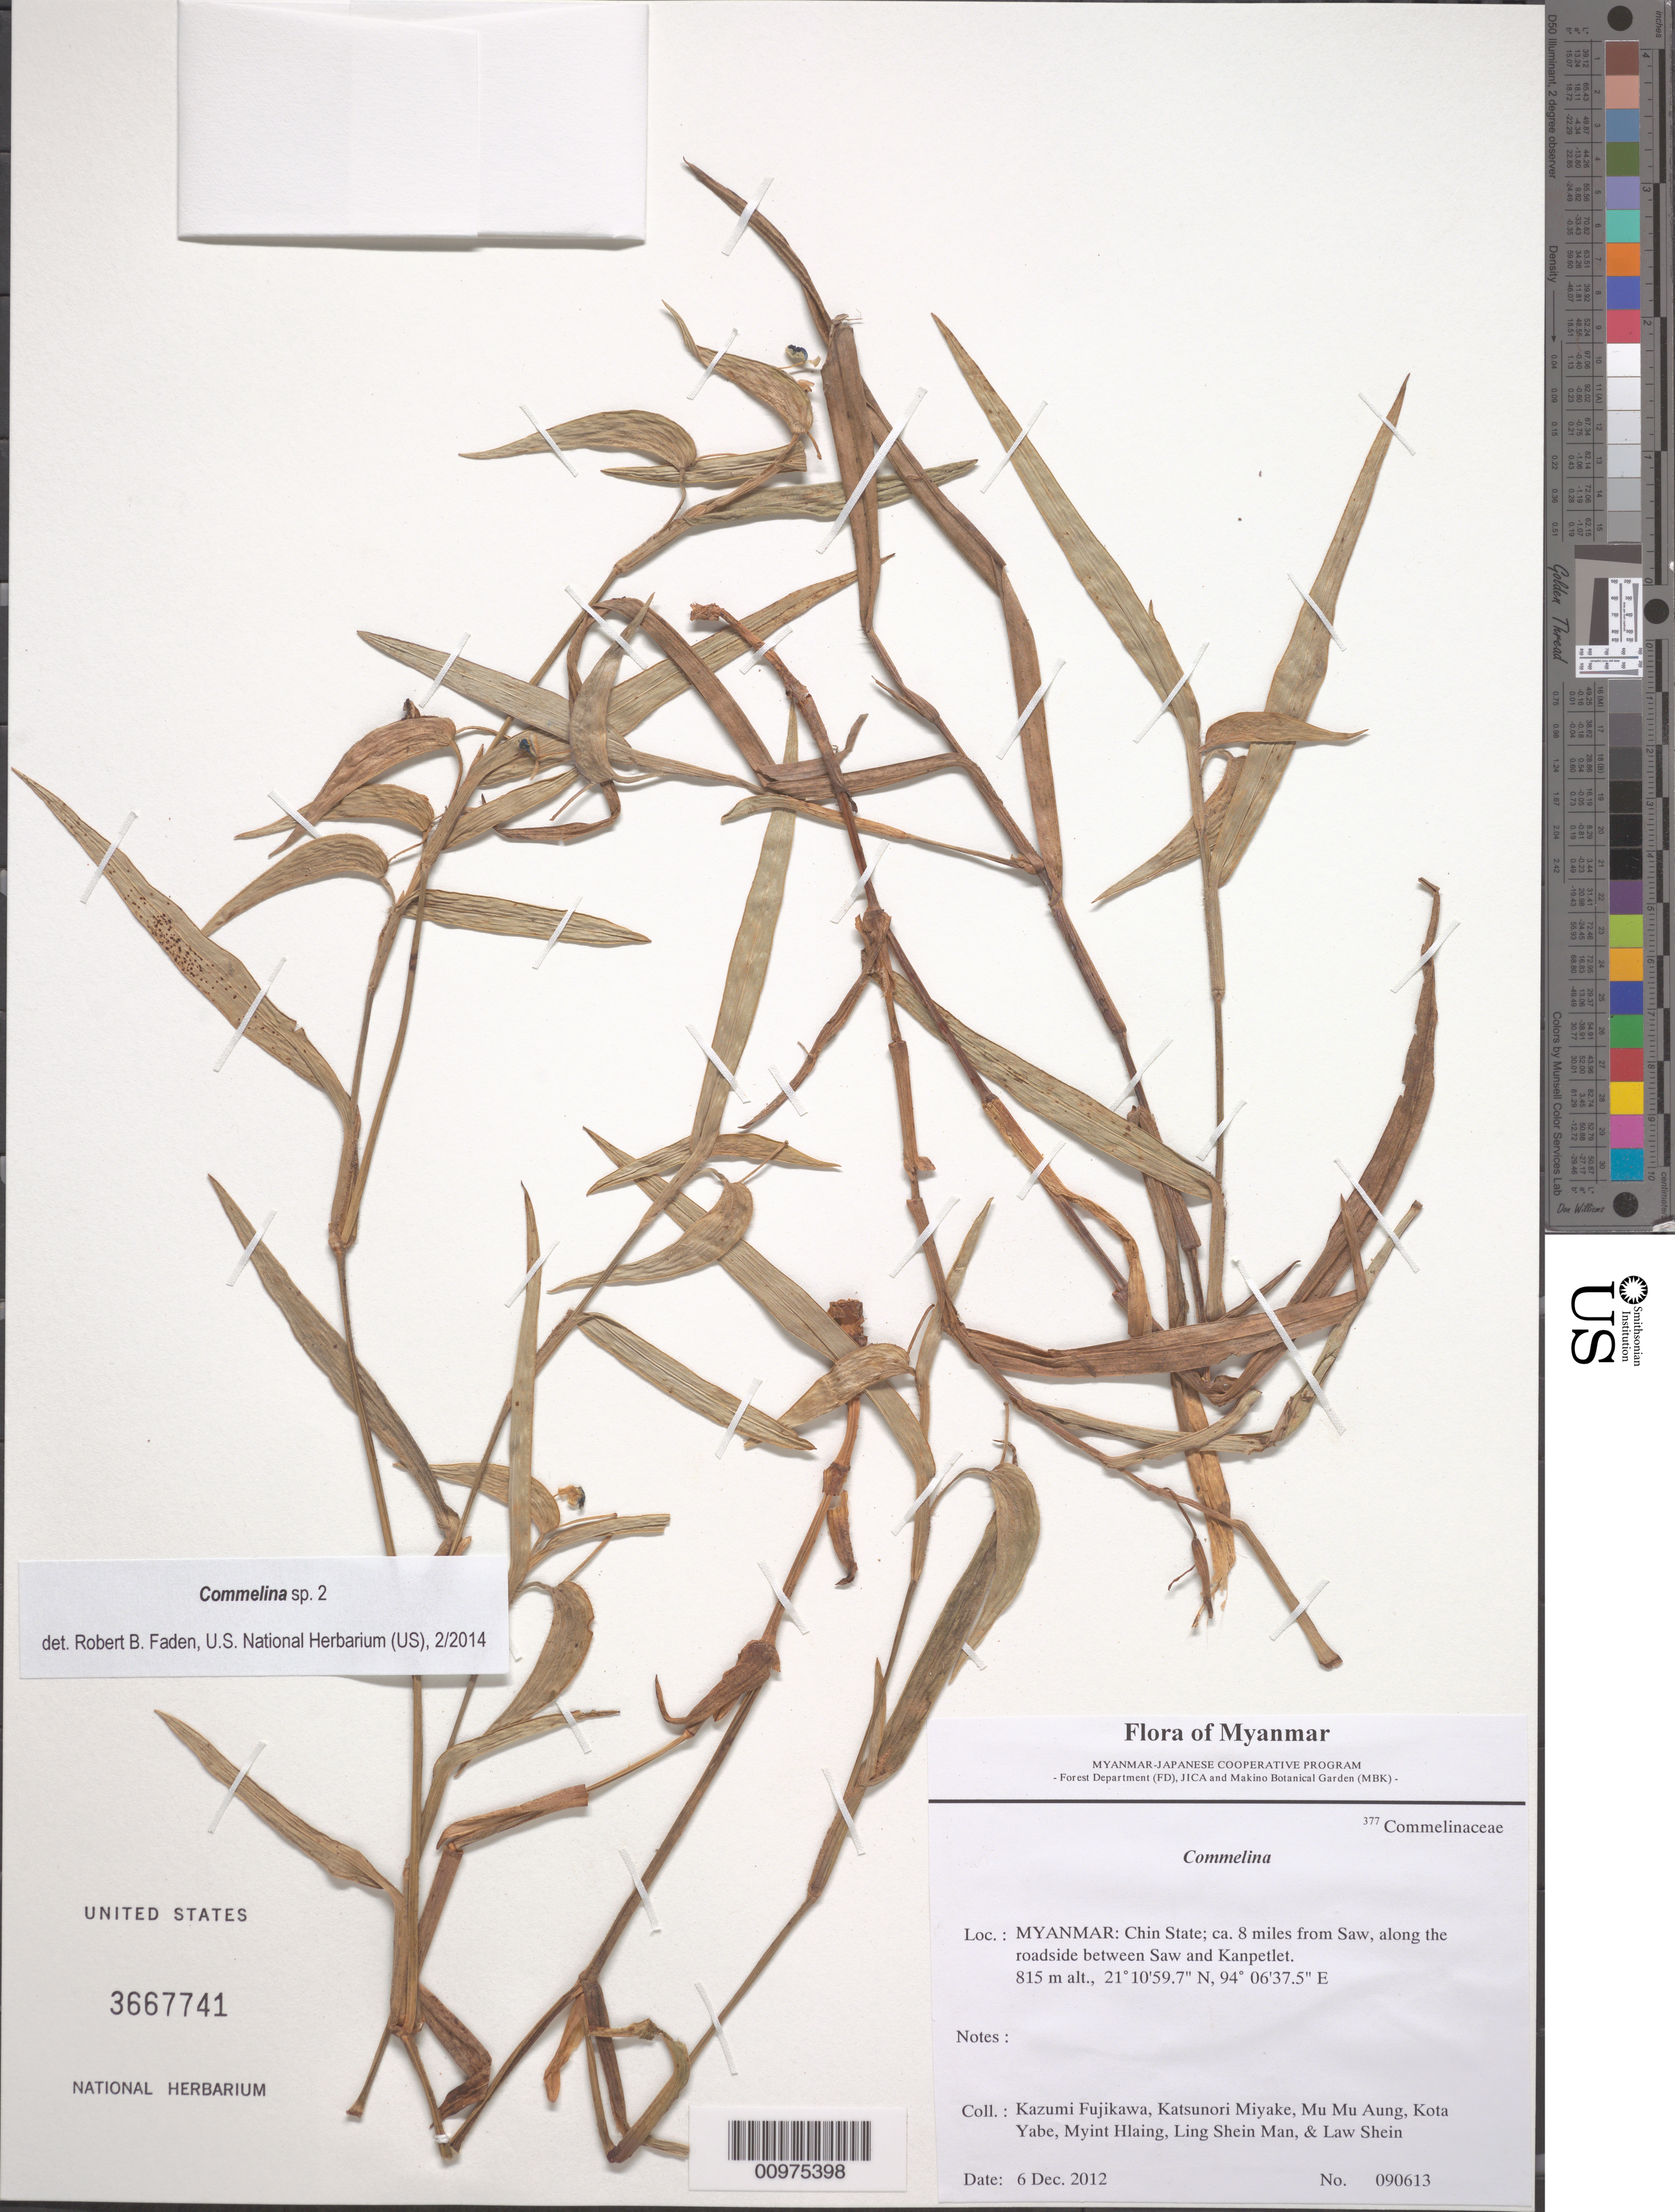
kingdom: Plantae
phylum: Tracheophyta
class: Liliopsida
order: Commelinales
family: Commelinaceae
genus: Commelina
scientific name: Commelina sp. "2"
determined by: Faden, Robert B., (US), Smithsonian Institution - National Museum of Natural History (UNITED STATES)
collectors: K. Fujikawa et al.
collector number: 090613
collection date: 2012-12-06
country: Myanmar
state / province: Chin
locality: ca. 8 miles from Saw, along the roadside between Saw and Kanpetlet.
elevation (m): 815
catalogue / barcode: US 3667741